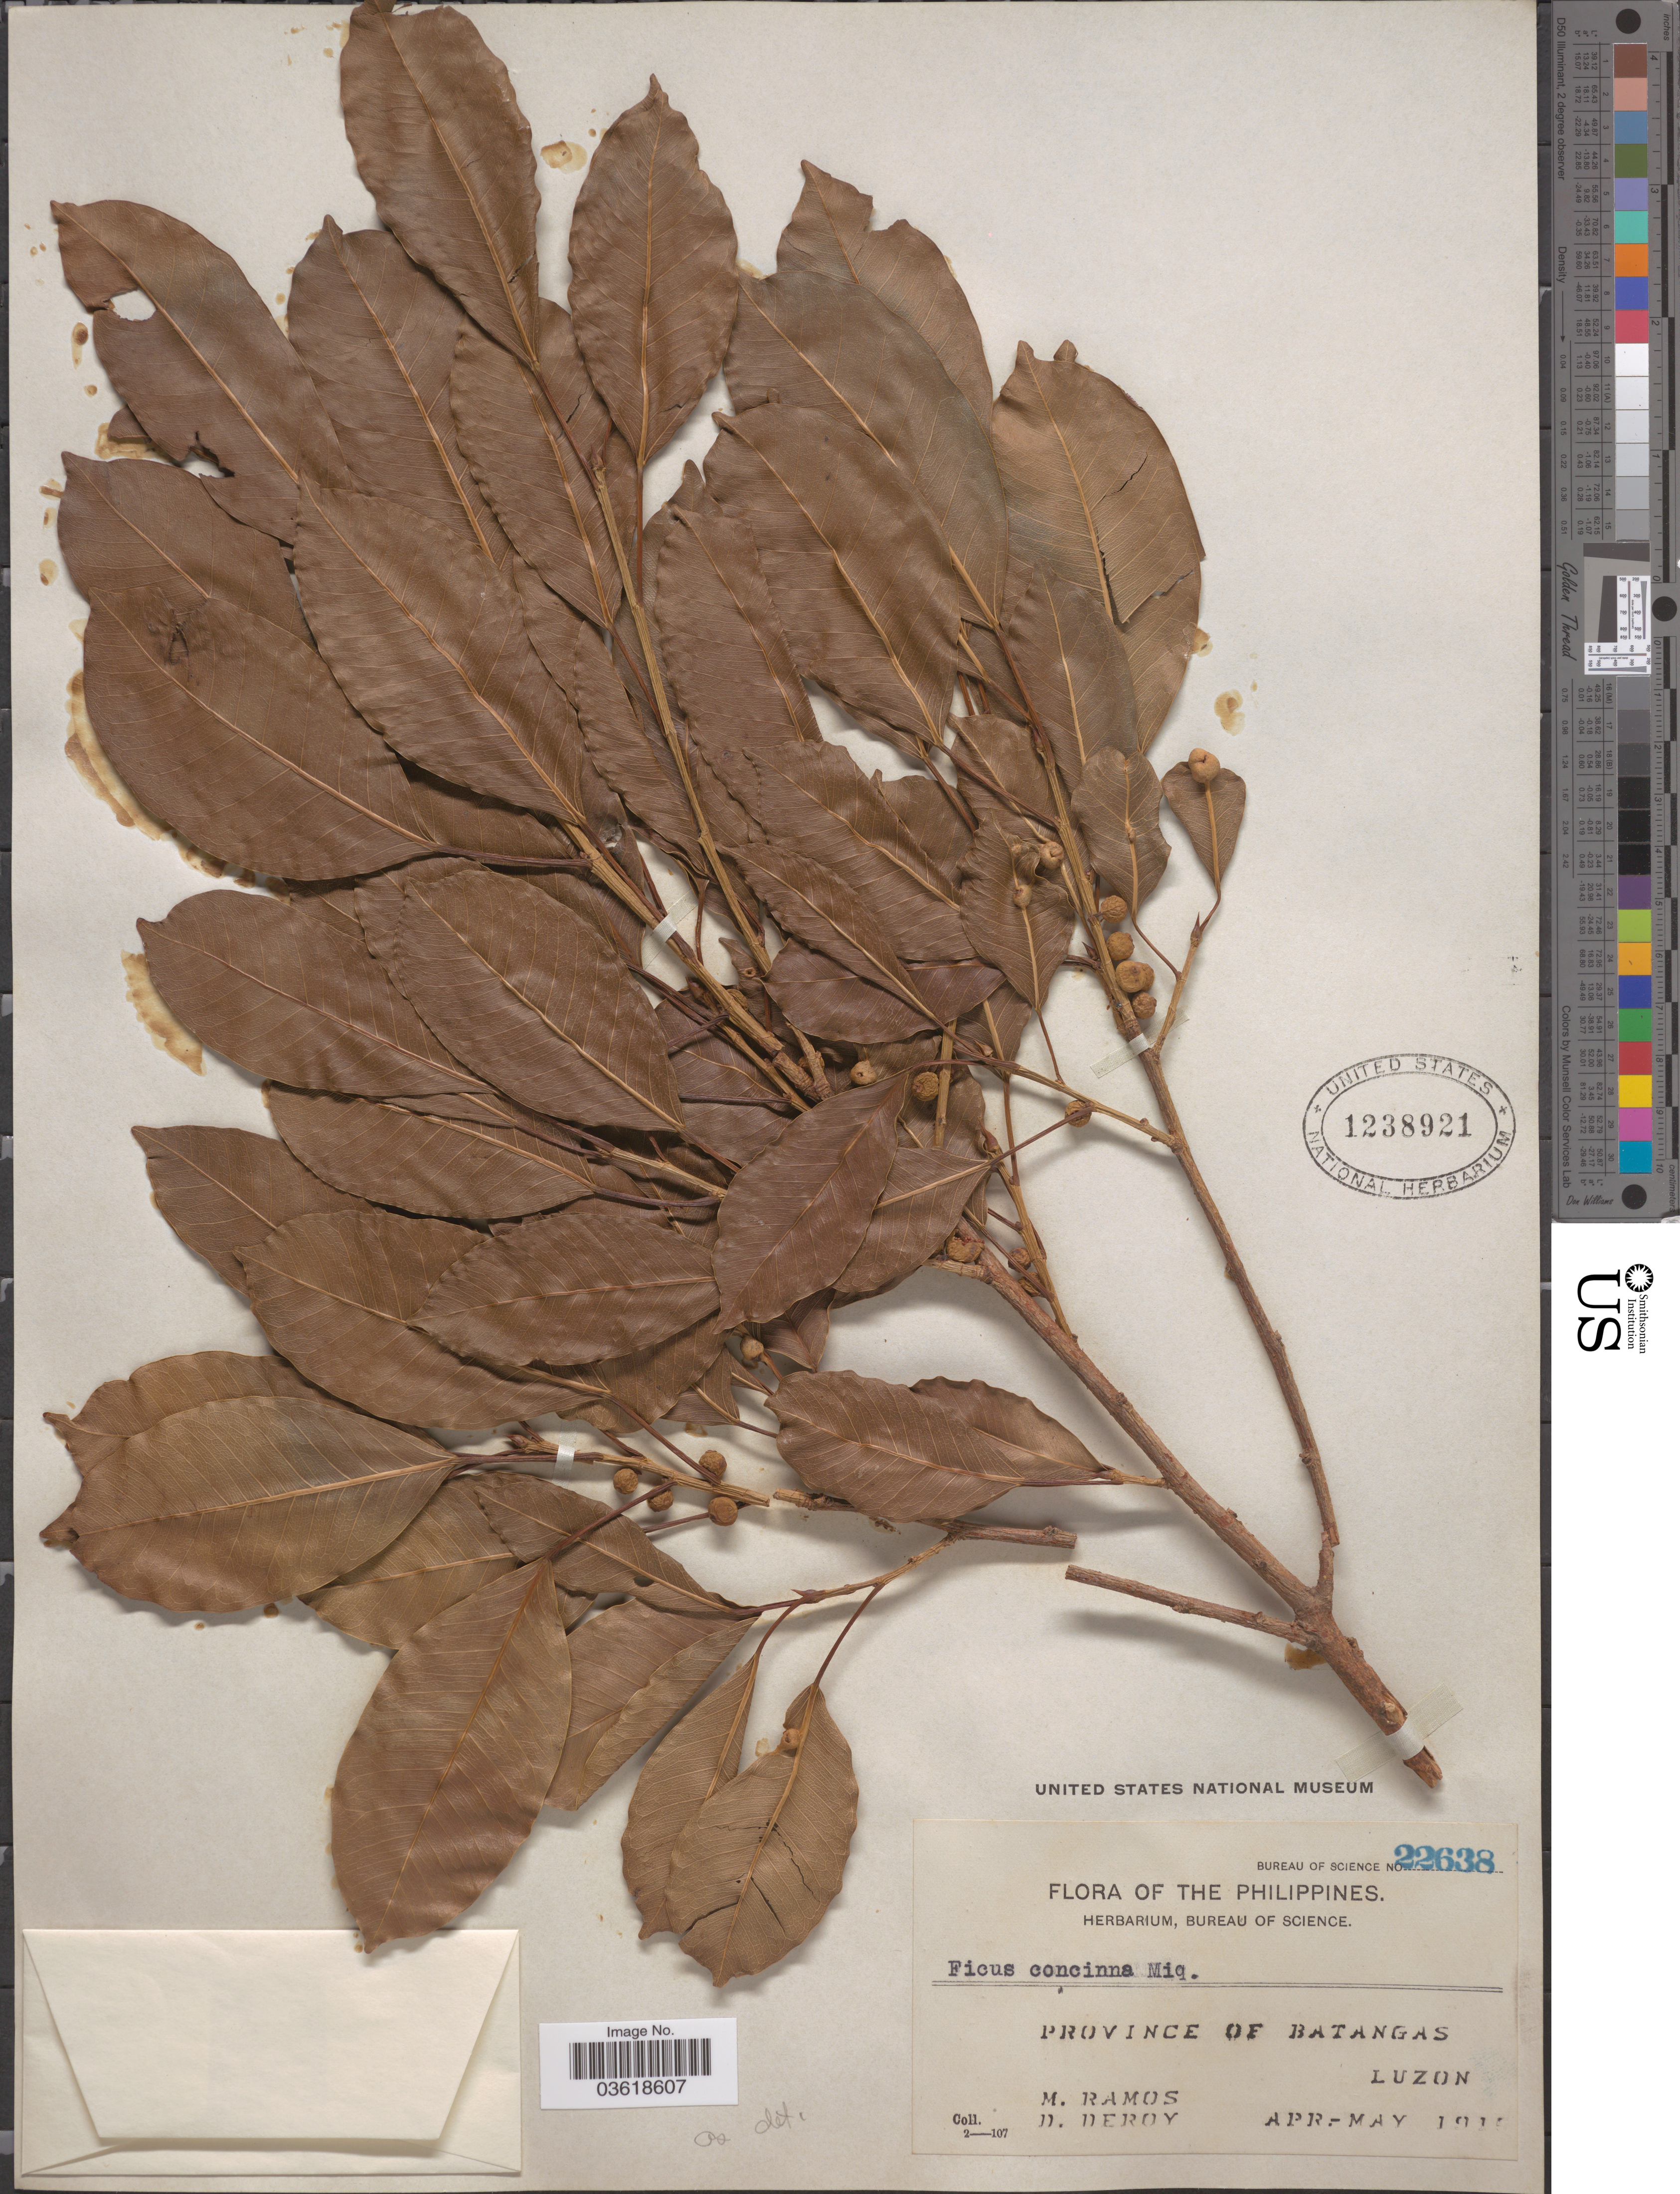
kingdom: Plantae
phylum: Tracheophyta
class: Magnoliopsida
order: Rosales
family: Moraceae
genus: Ficus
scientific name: Ficus concinna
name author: Miq.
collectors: M. Ramos & D. Deroy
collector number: Bureau of Science 22638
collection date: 1915-04/1915-05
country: Philippines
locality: Province of Batangas. Luzon.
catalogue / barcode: US 1238921